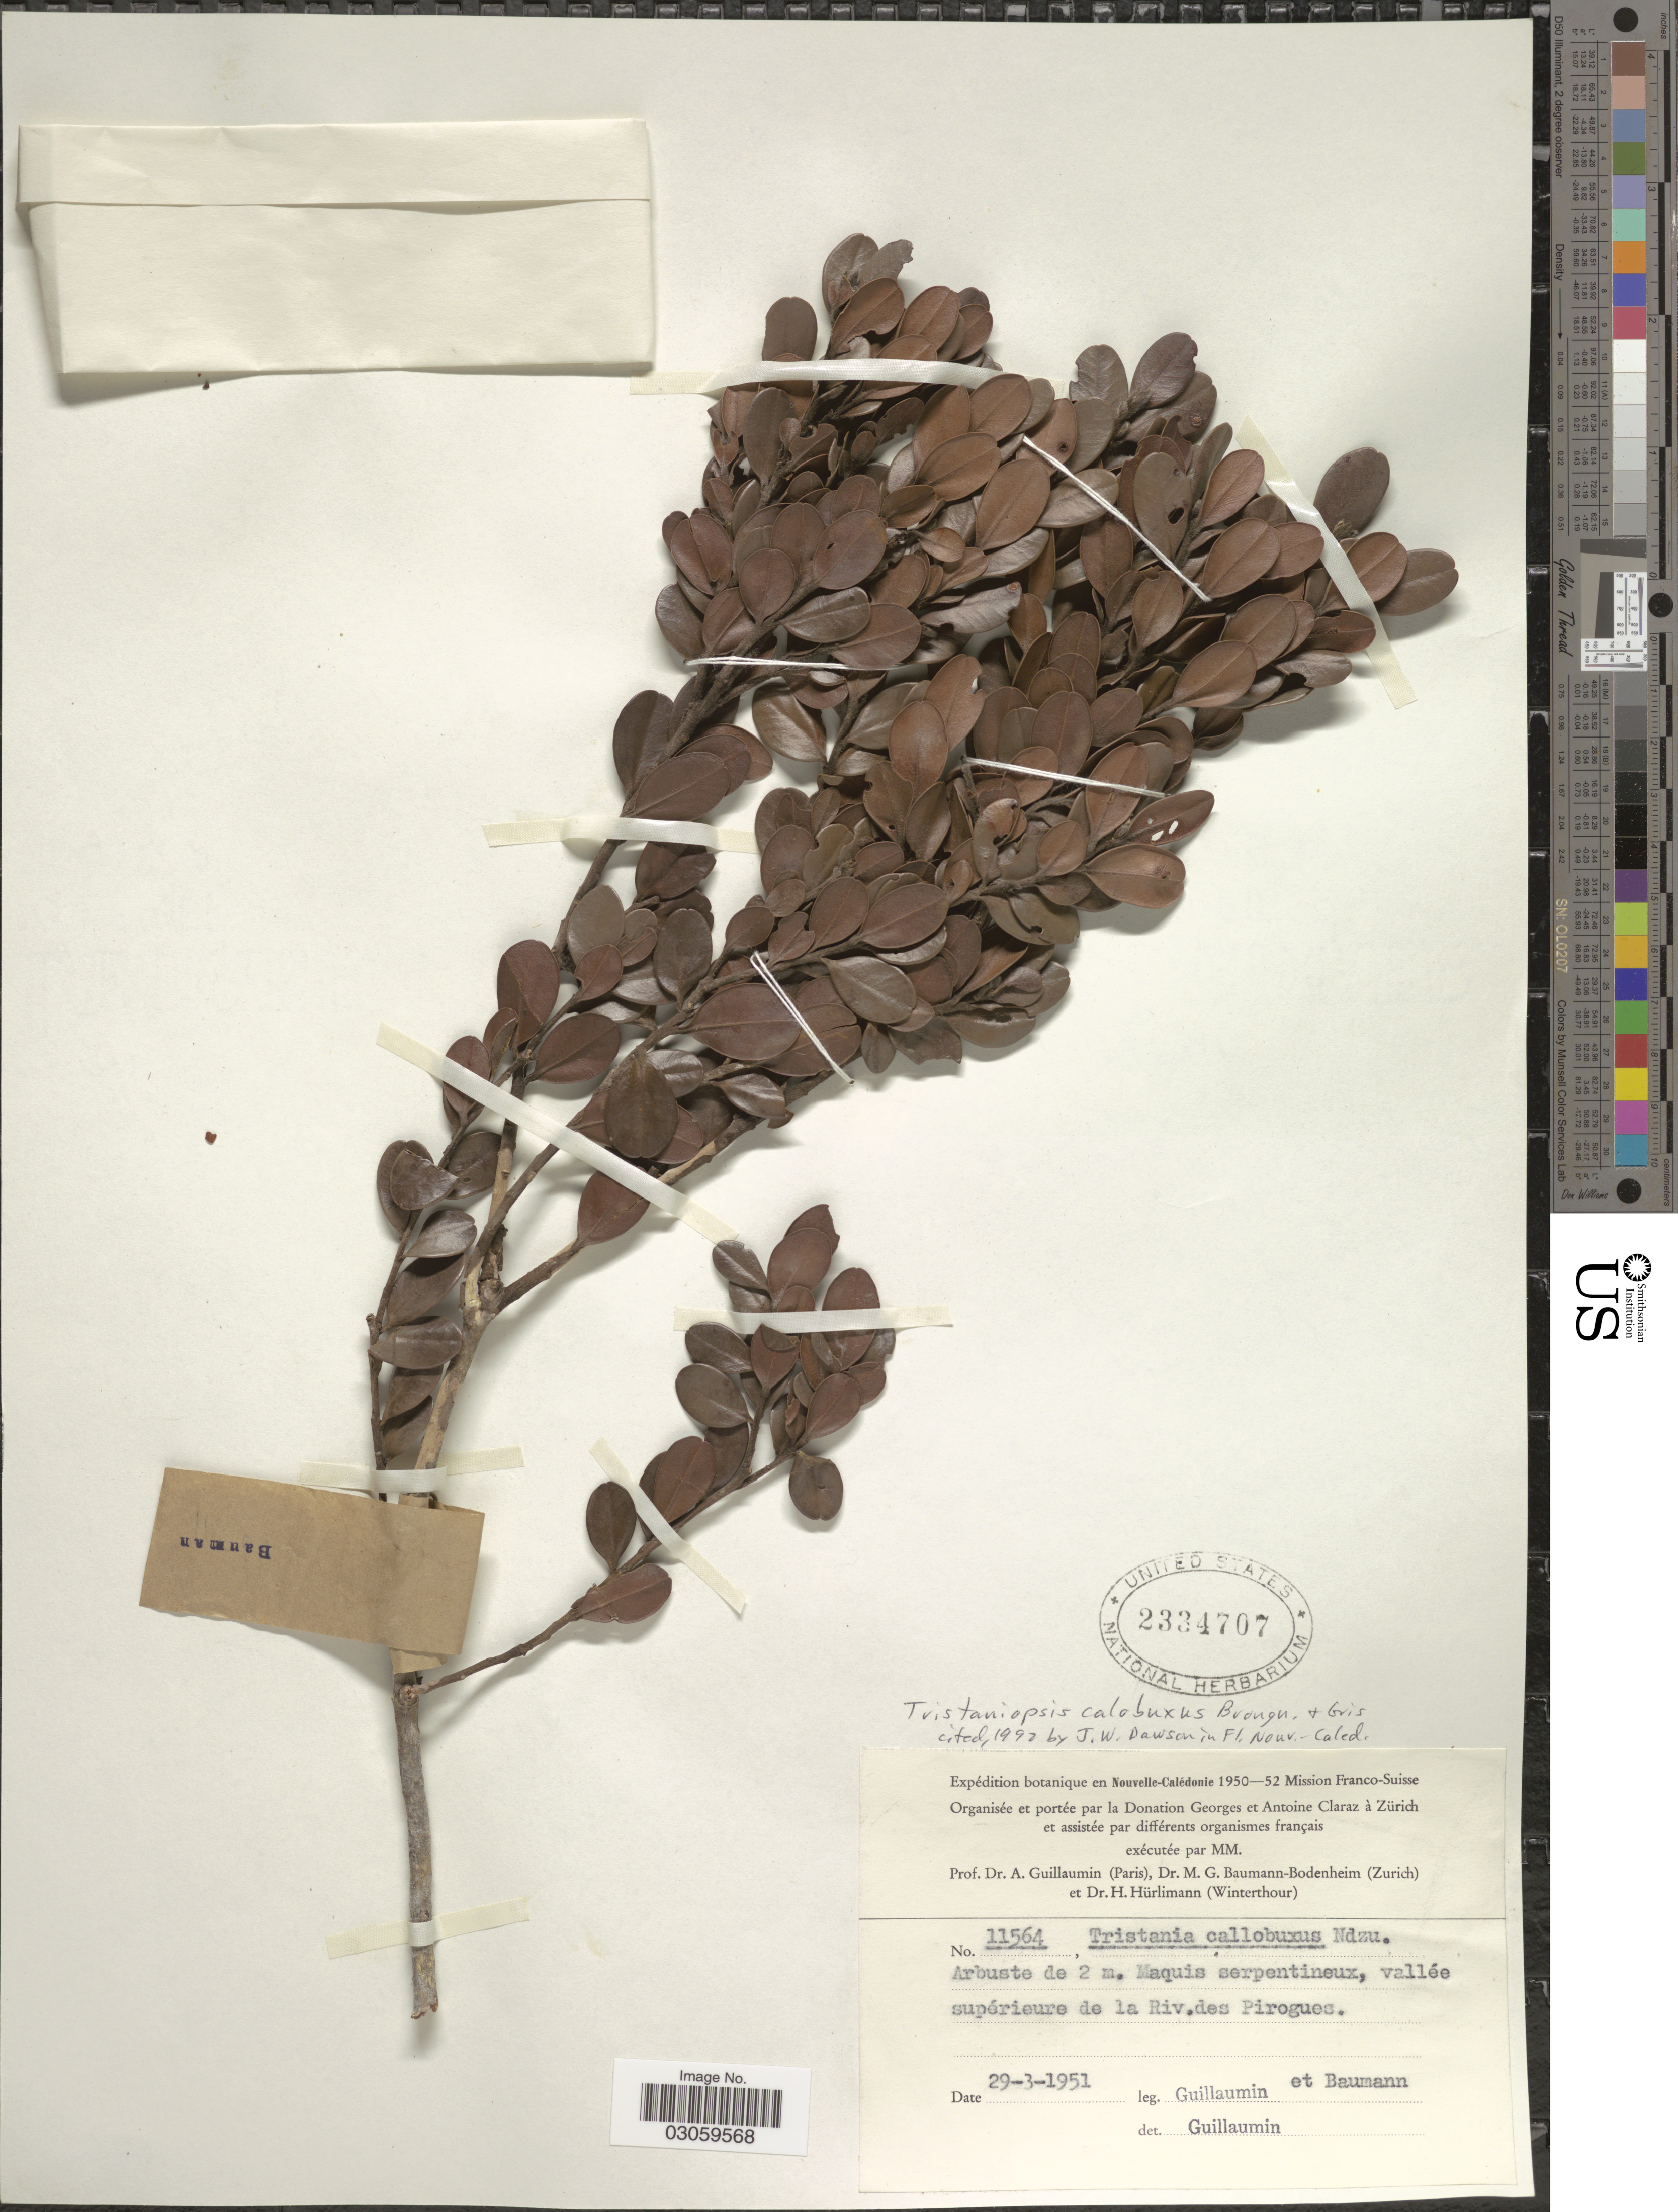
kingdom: Plantae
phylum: Tracheophyta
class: Magnoliopsida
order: Myrtales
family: Myrtaceae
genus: Tristaniopsis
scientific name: Tristaniopsis callobuxus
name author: Brongn. & Gris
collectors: A. Guillaumin & M. G. Baumann-Bodenheim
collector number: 11564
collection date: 1951-03-29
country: New Caledonia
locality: Nouvelle-Calédonie. Maquis serpentineux, vallée supérieure de la Riv. des Pirogues.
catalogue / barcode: US 2334707